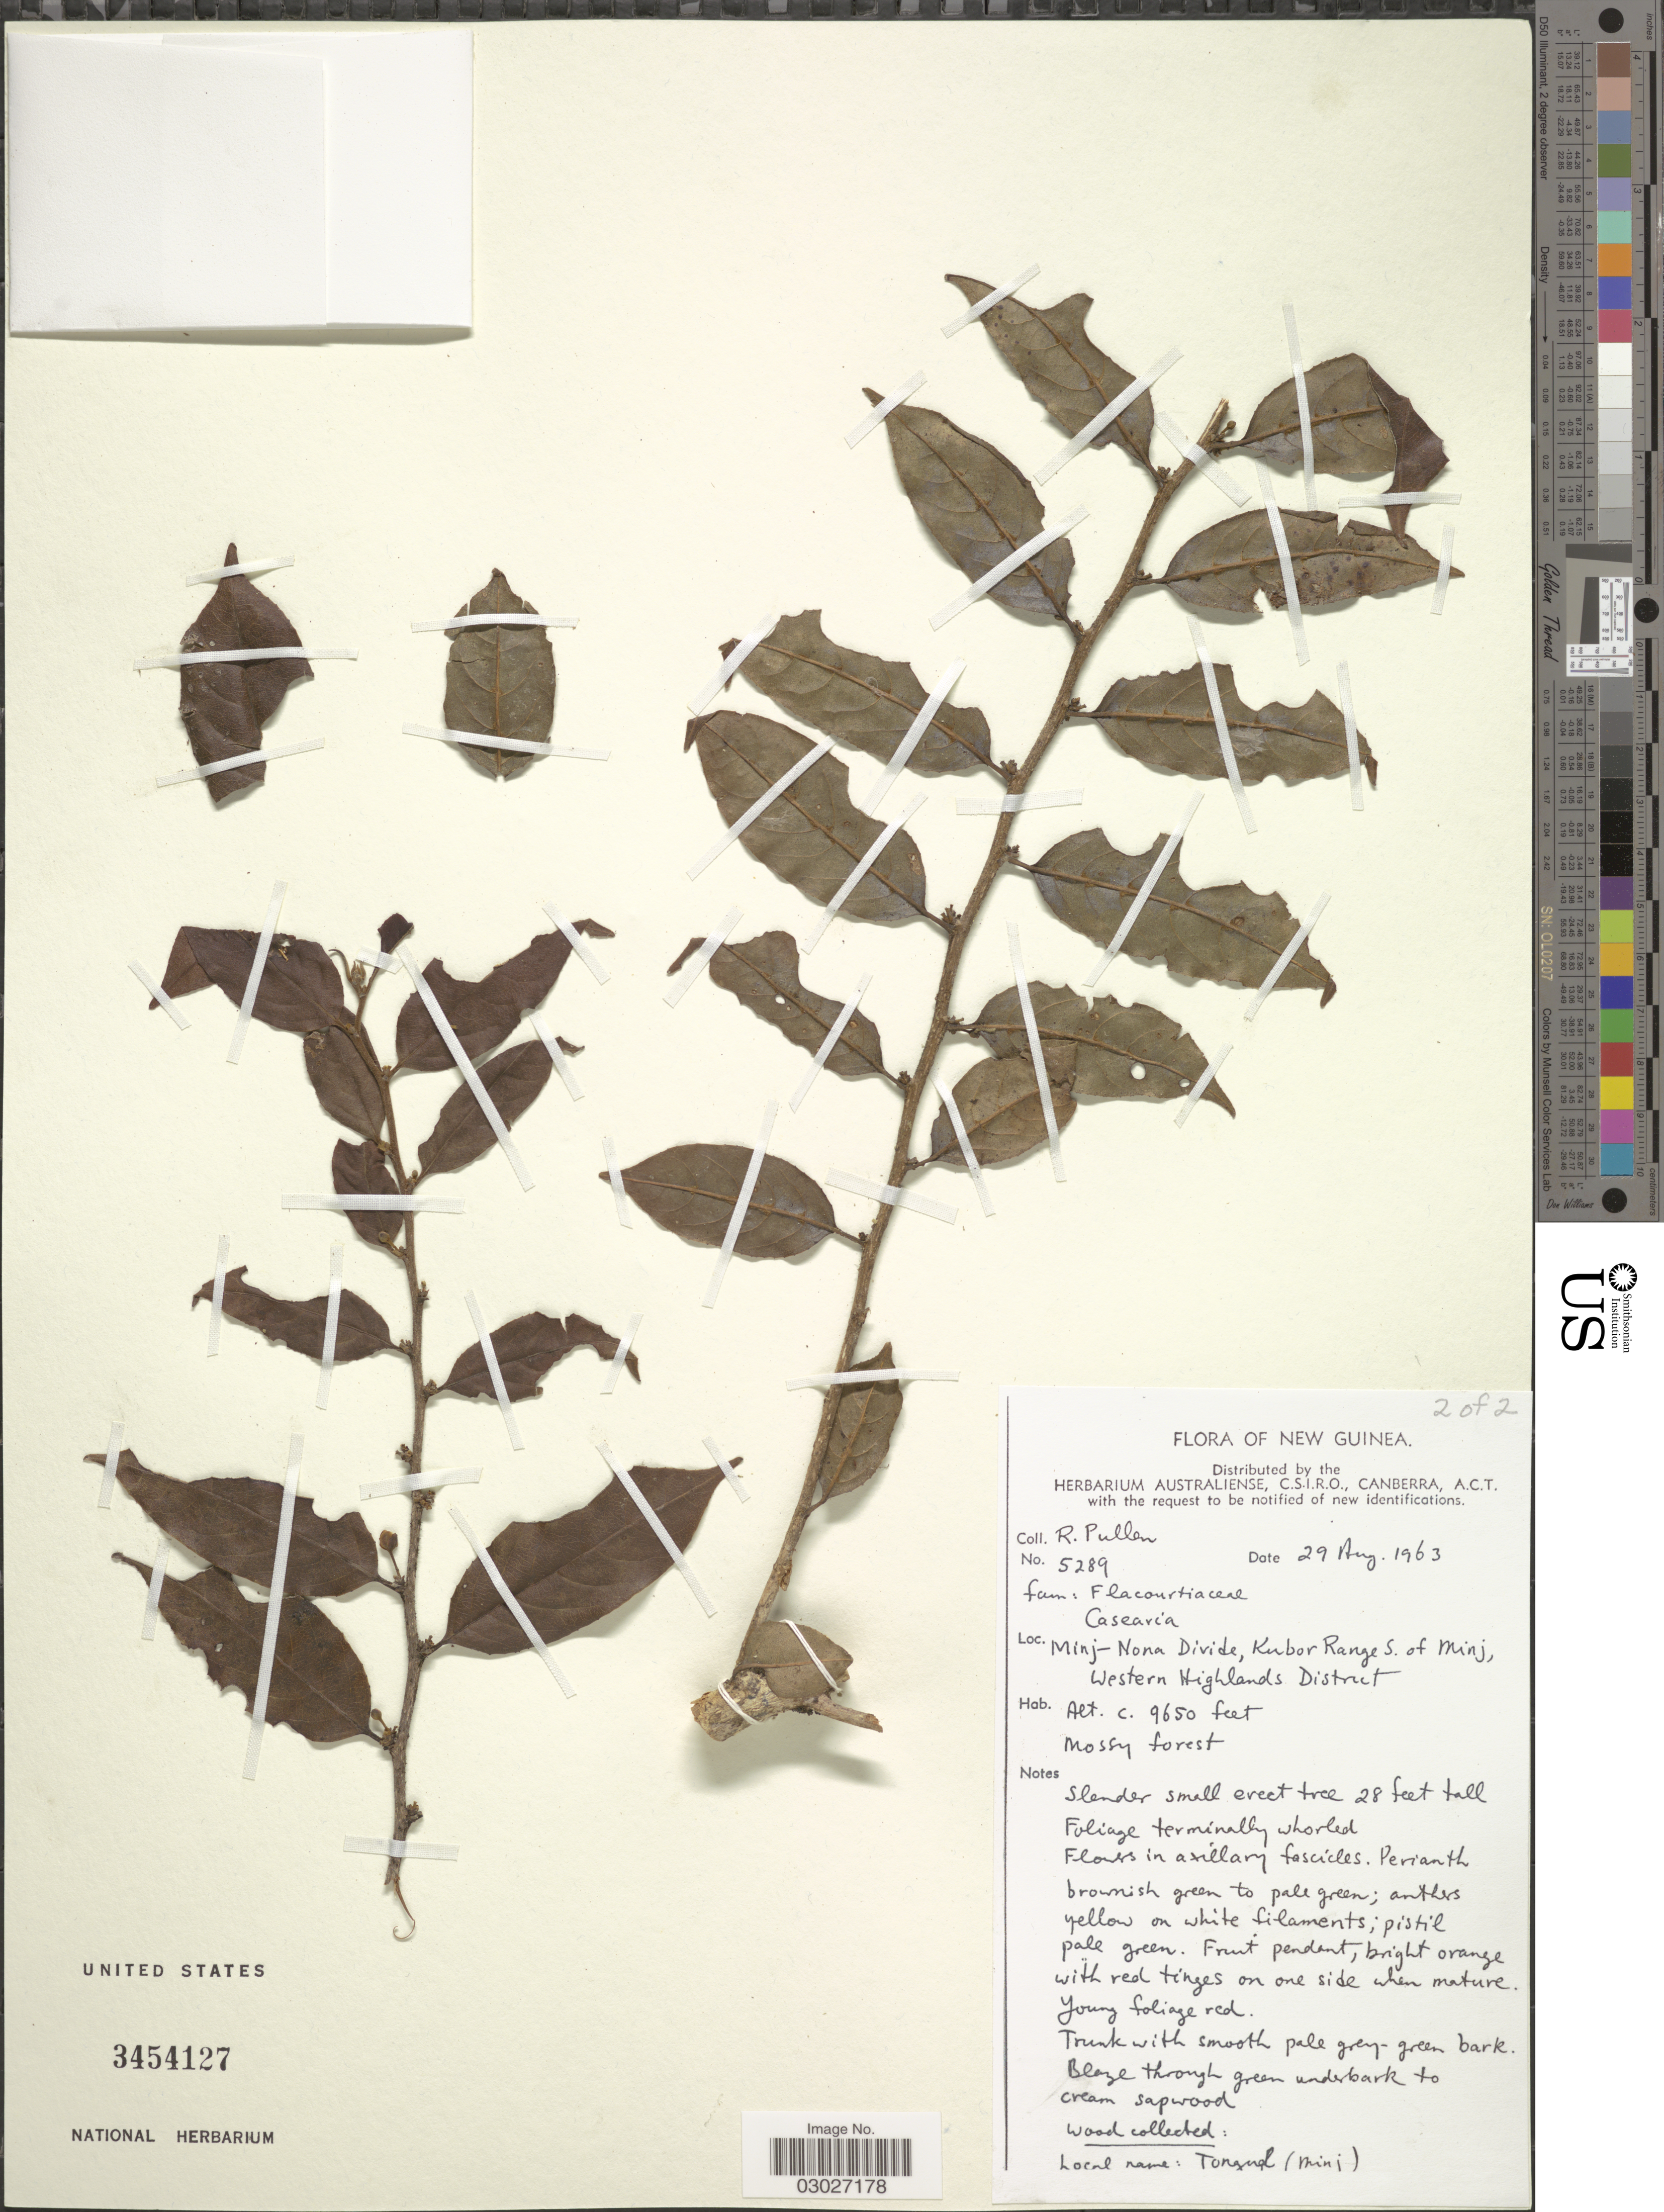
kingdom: Plantae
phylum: Tracheophyta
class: Magnoliopsida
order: Malpighiales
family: Salicaceae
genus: Casearia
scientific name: Casearia sp.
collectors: R. Pullen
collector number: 5289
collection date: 1963-08-29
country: Papua New Guinea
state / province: Western Highlands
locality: New Guinea, Minj-Nona Divide, Kubor Range S. of Minj, Western Highland District.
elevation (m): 2941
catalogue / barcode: US 3454127